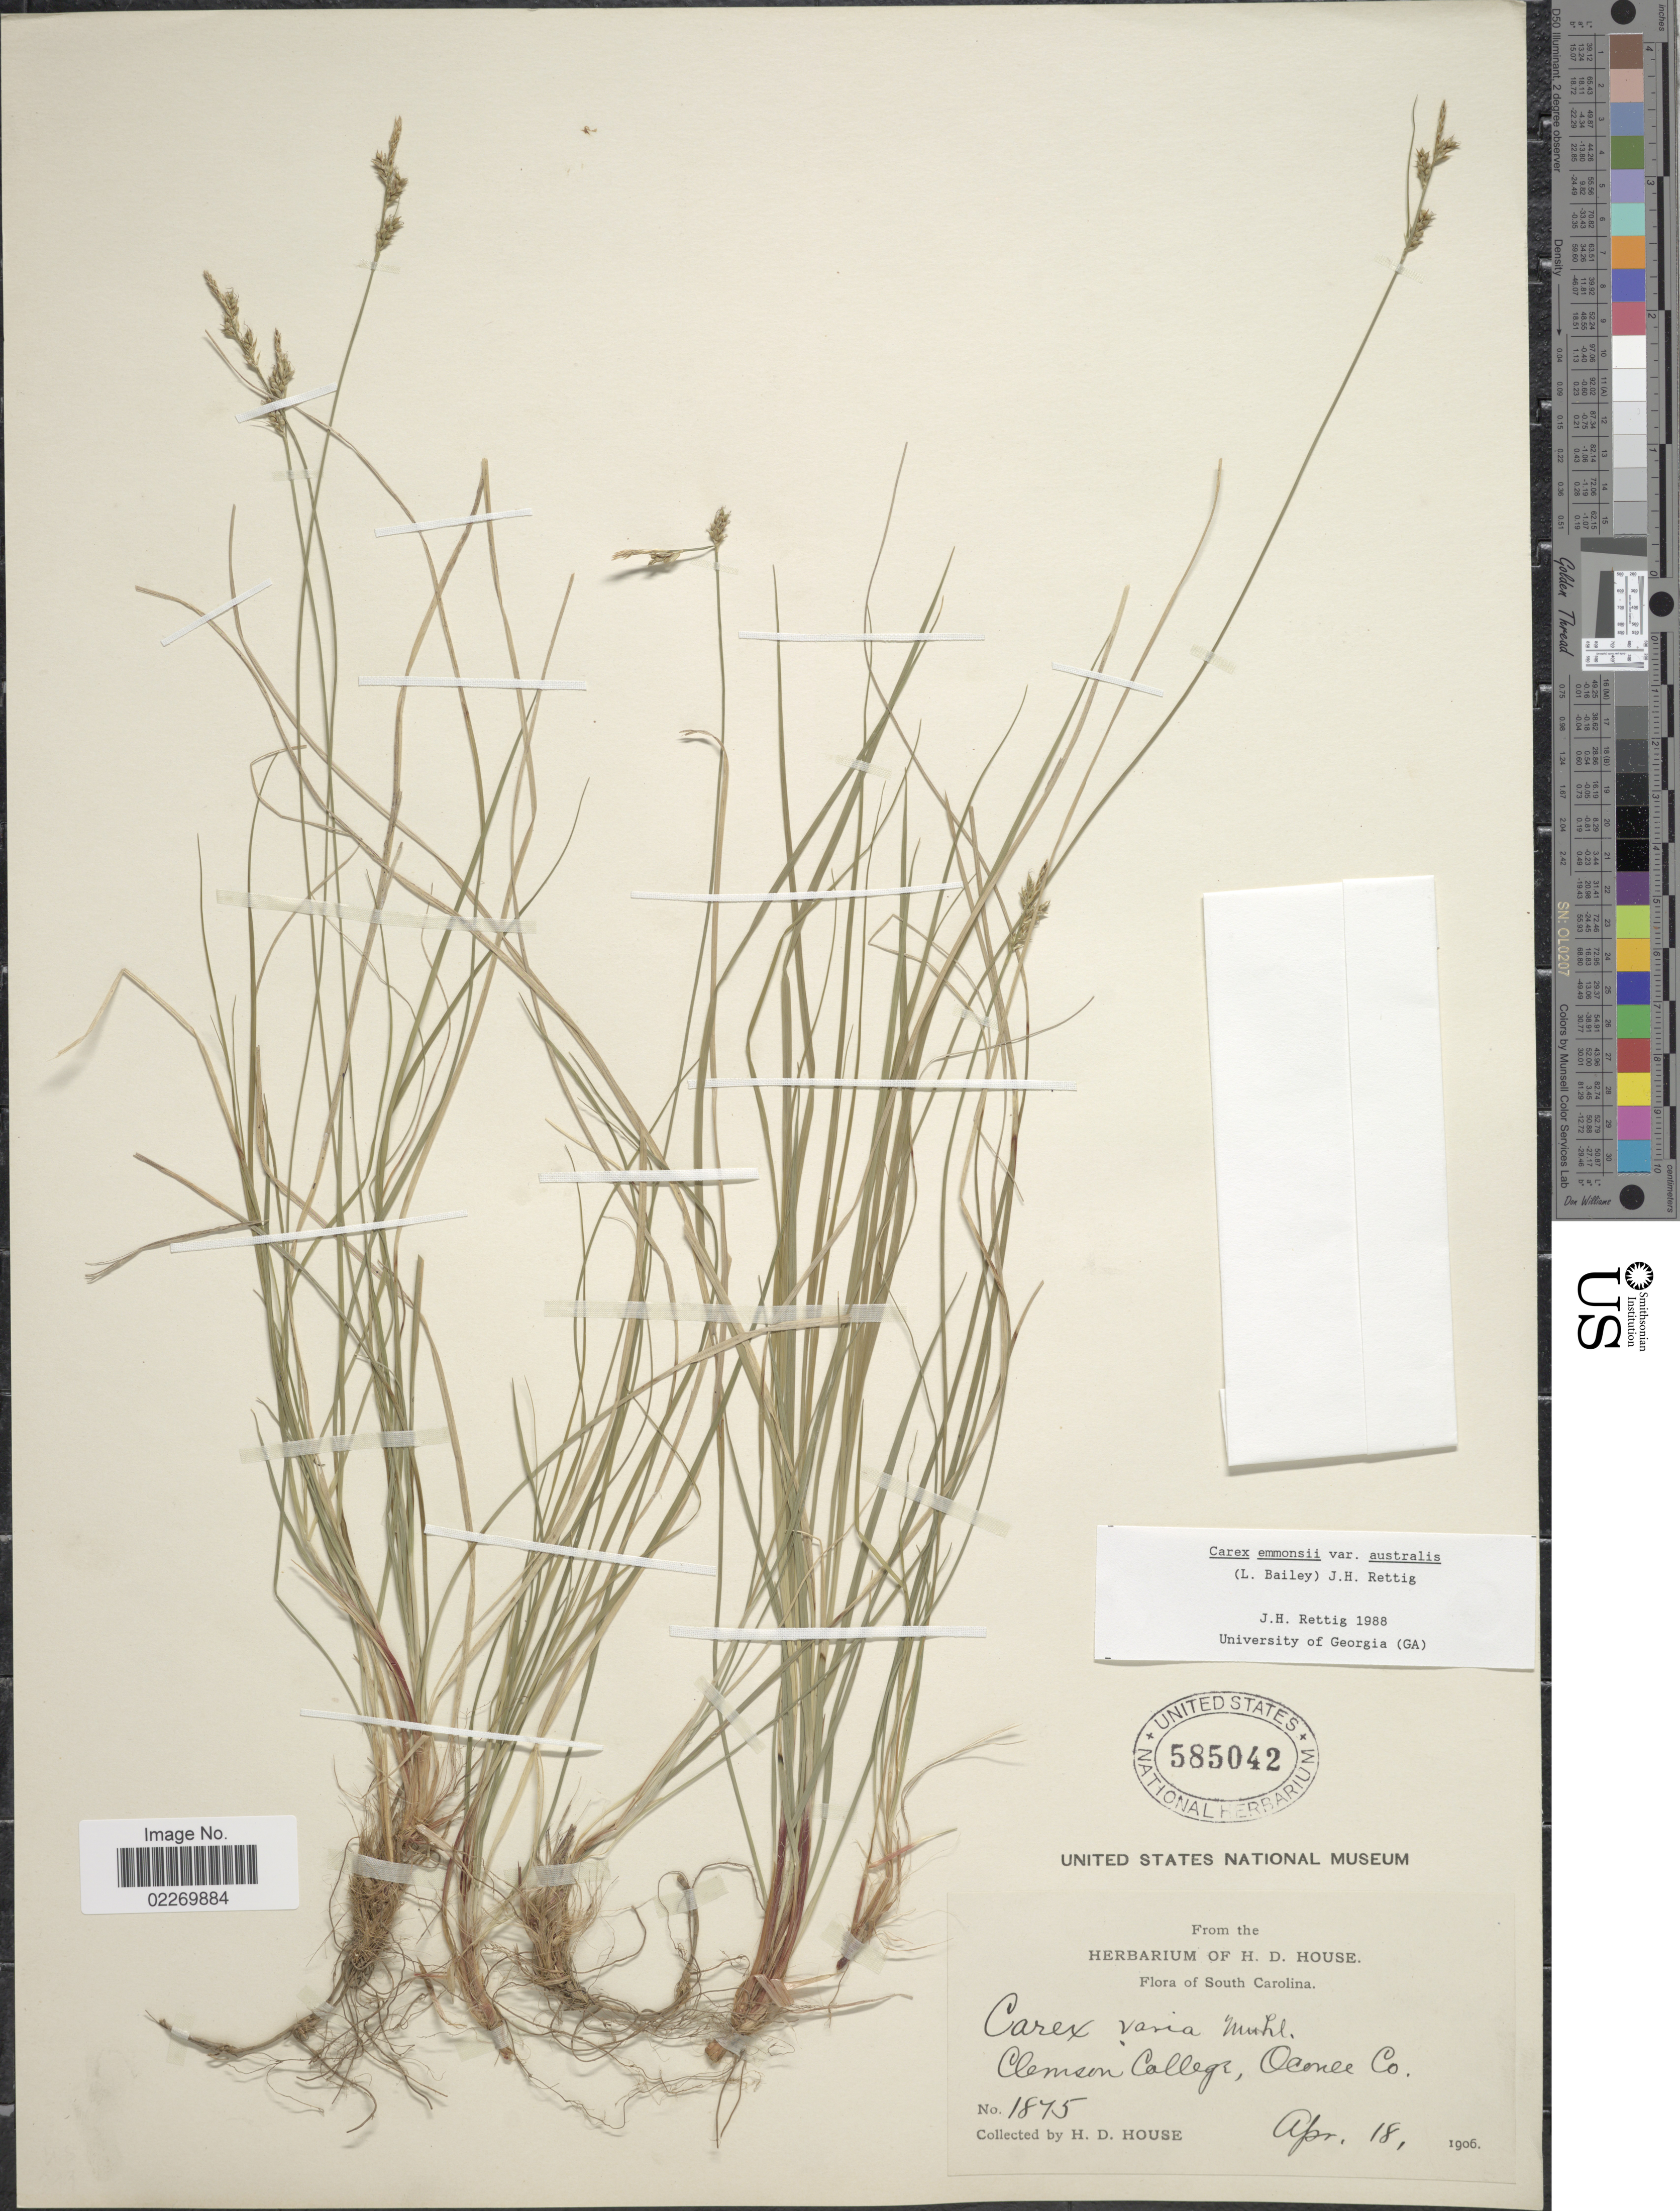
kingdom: Plantae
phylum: Tracheophyta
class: Liliopsida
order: Poales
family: Cyperaceae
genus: Carex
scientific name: Carex physorhyncha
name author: Liebm. ex Steud.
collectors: H. D. House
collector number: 1875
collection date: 1906-04-18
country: United States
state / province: South Carolina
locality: Clemson College, Oconee Co.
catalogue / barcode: US 585042